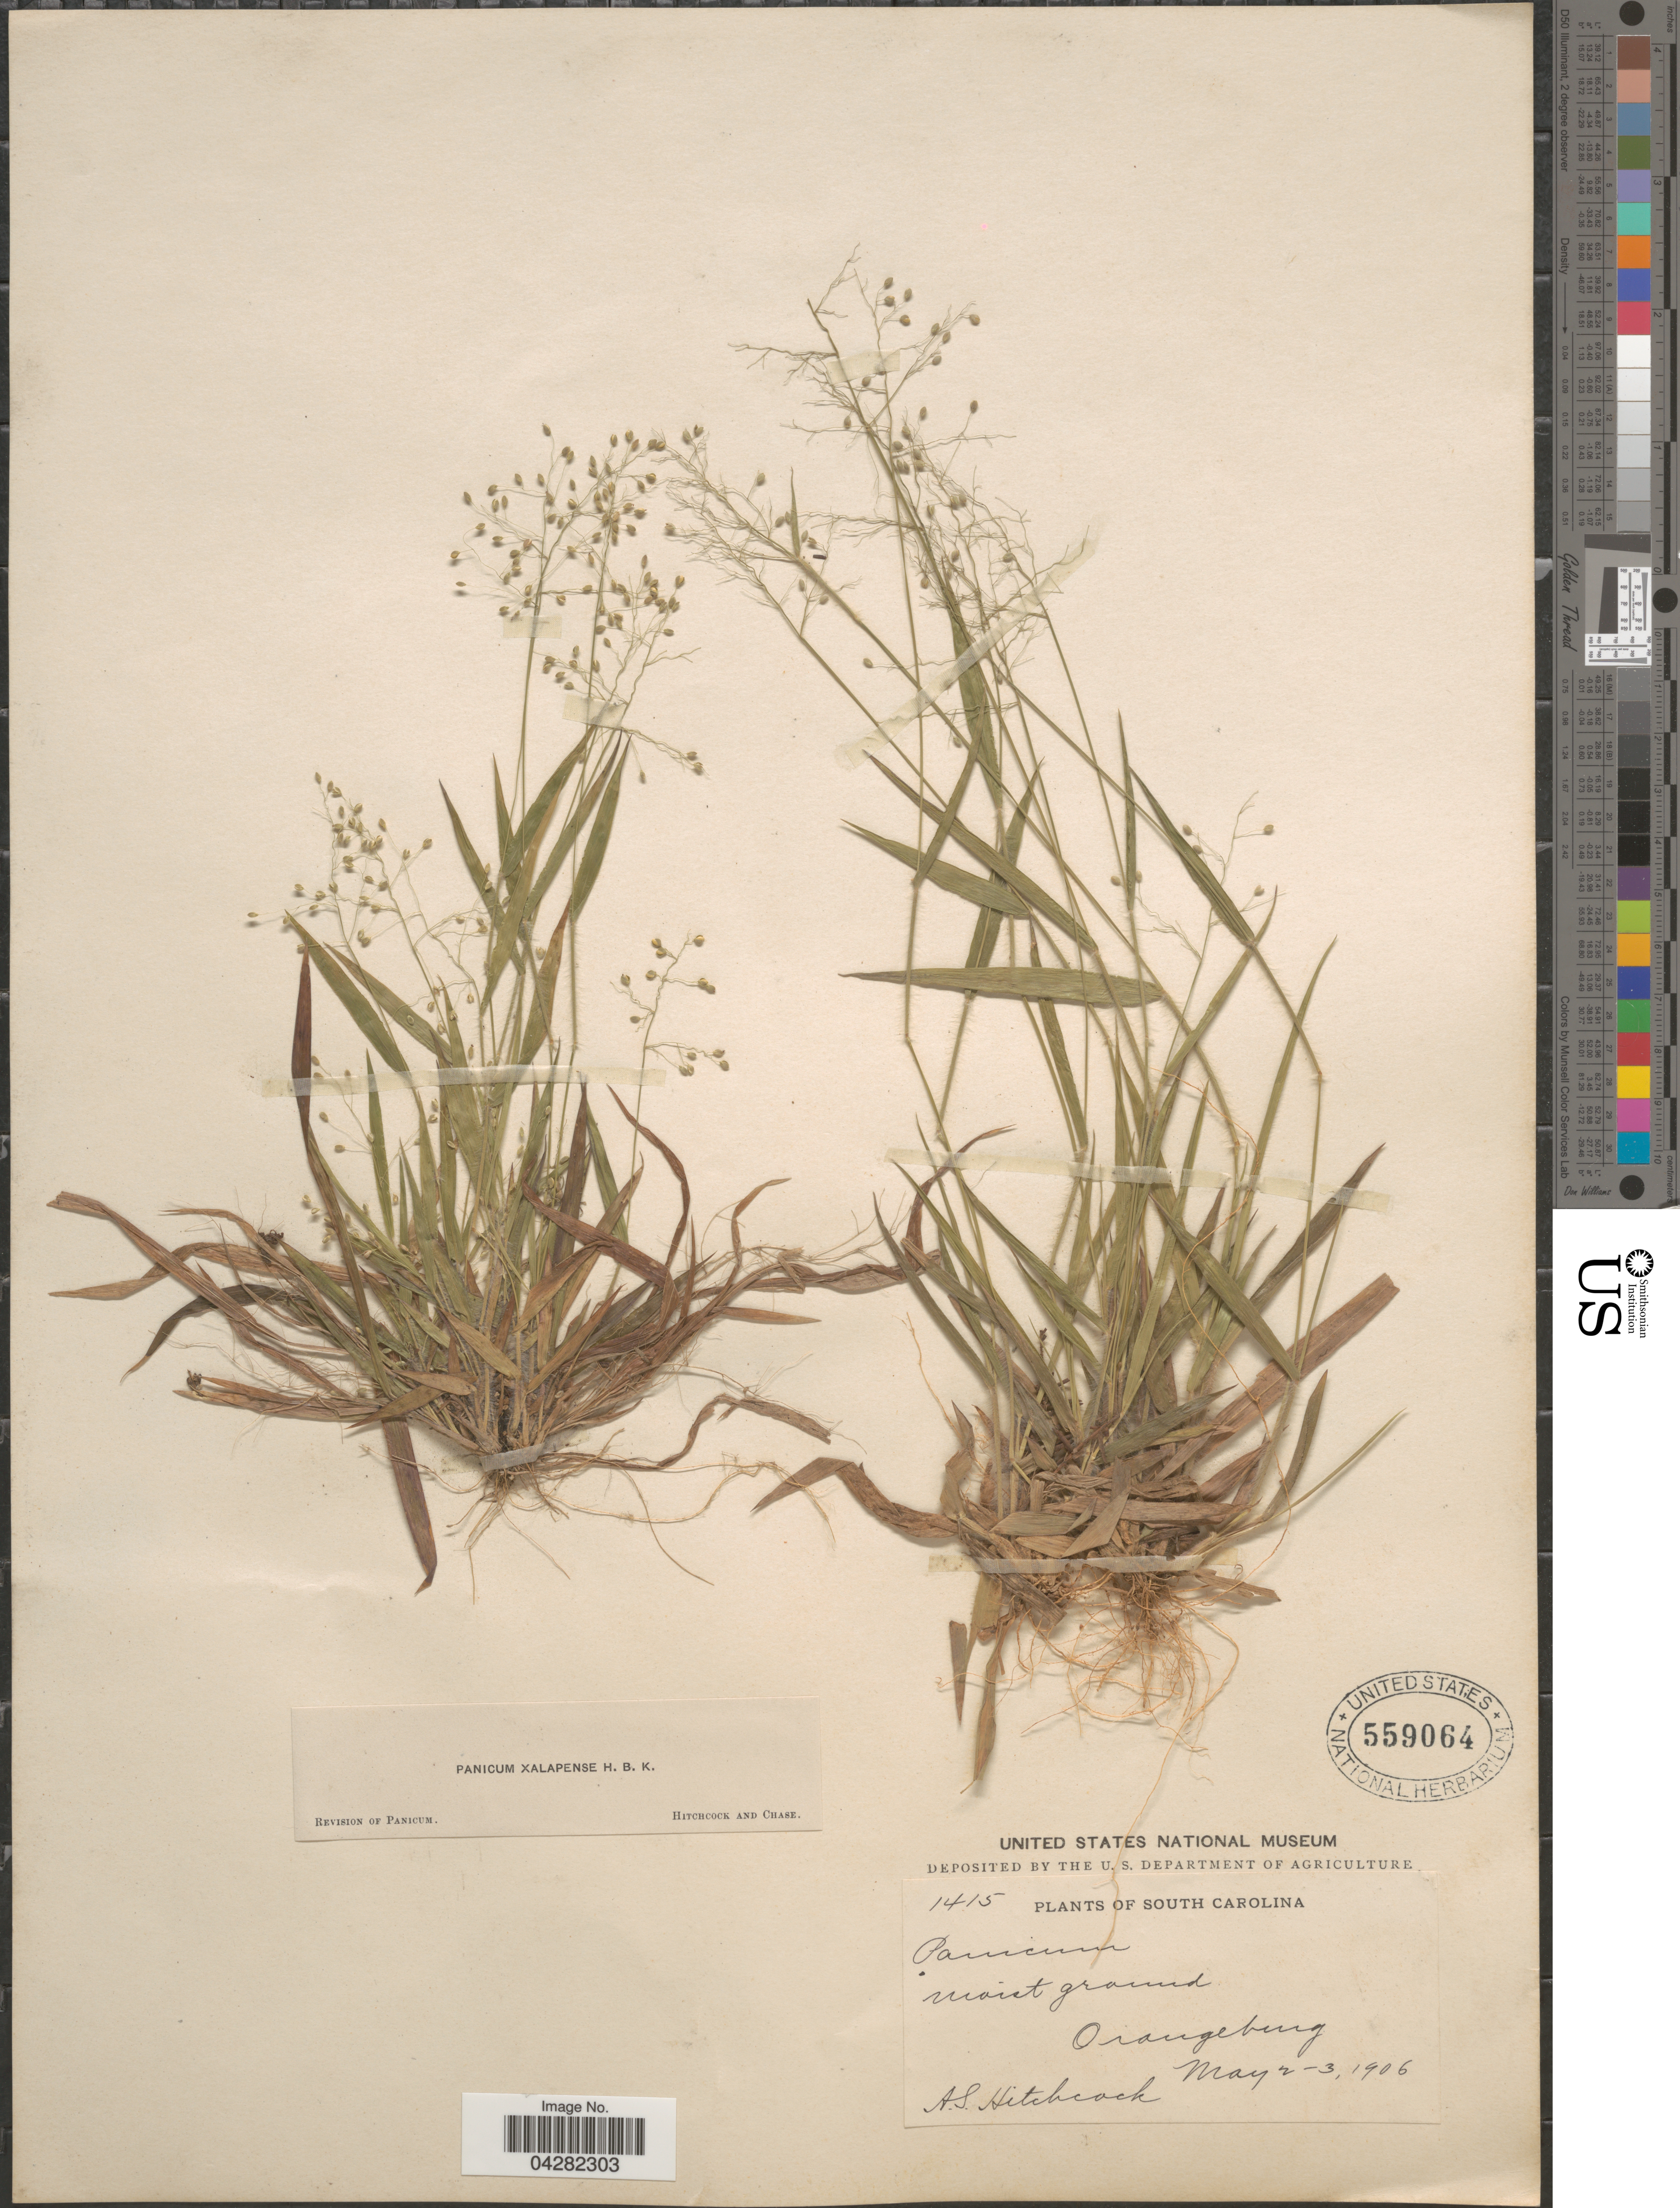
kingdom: Plantae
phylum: Tracheophyta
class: Liliopsida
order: Poales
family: Poaceae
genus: Dichanthelium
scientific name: Dichanthelium laxiflorum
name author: (Lam.) Gould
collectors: A. S. Hitchcock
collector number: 1415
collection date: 1906-05-02/1906-05-03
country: United States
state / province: South Carolina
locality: Moist ground. Orangeburg.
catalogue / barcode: US 559064